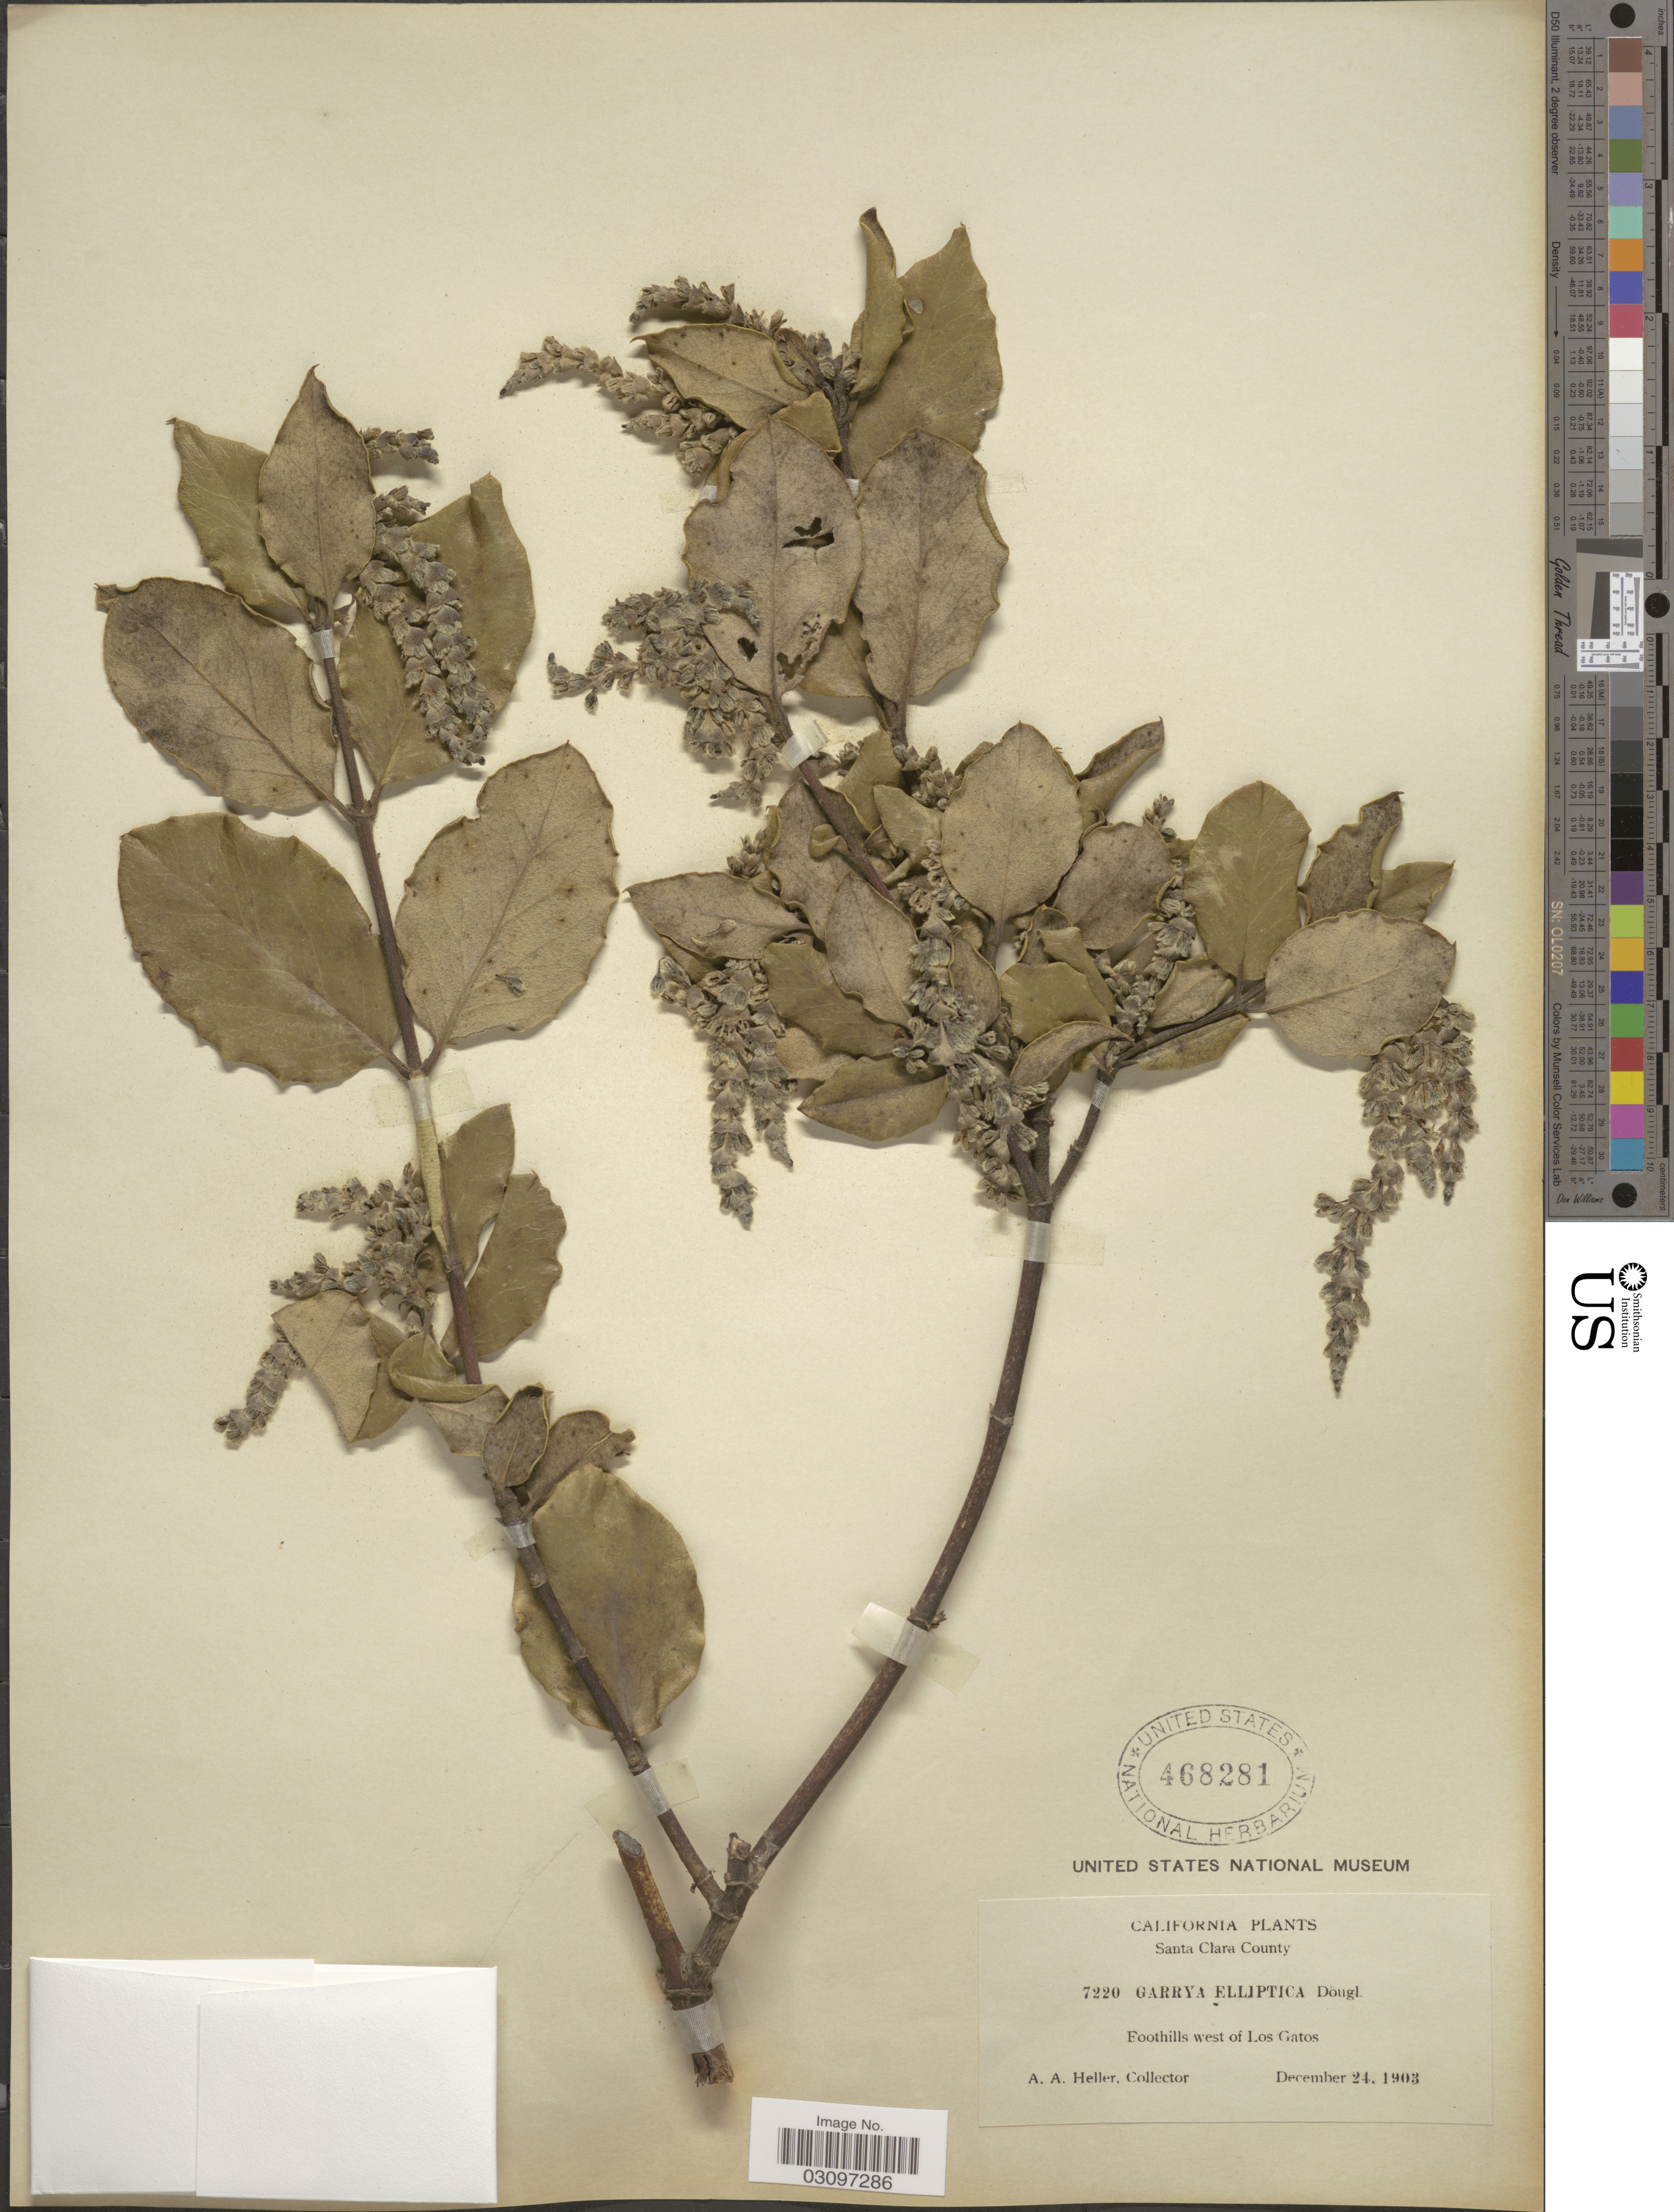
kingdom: Plantae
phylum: Tracheophyta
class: Magnoliopsida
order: Garryales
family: Garryaceae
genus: Garrya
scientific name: Garrya elliptica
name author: Douglas ex Lindl.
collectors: A. A. Heller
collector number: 7220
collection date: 1903-12-24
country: United States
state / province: California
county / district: Santa Clara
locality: Santa Clara County. Foothills west of Los Gatos.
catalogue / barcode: US 468281